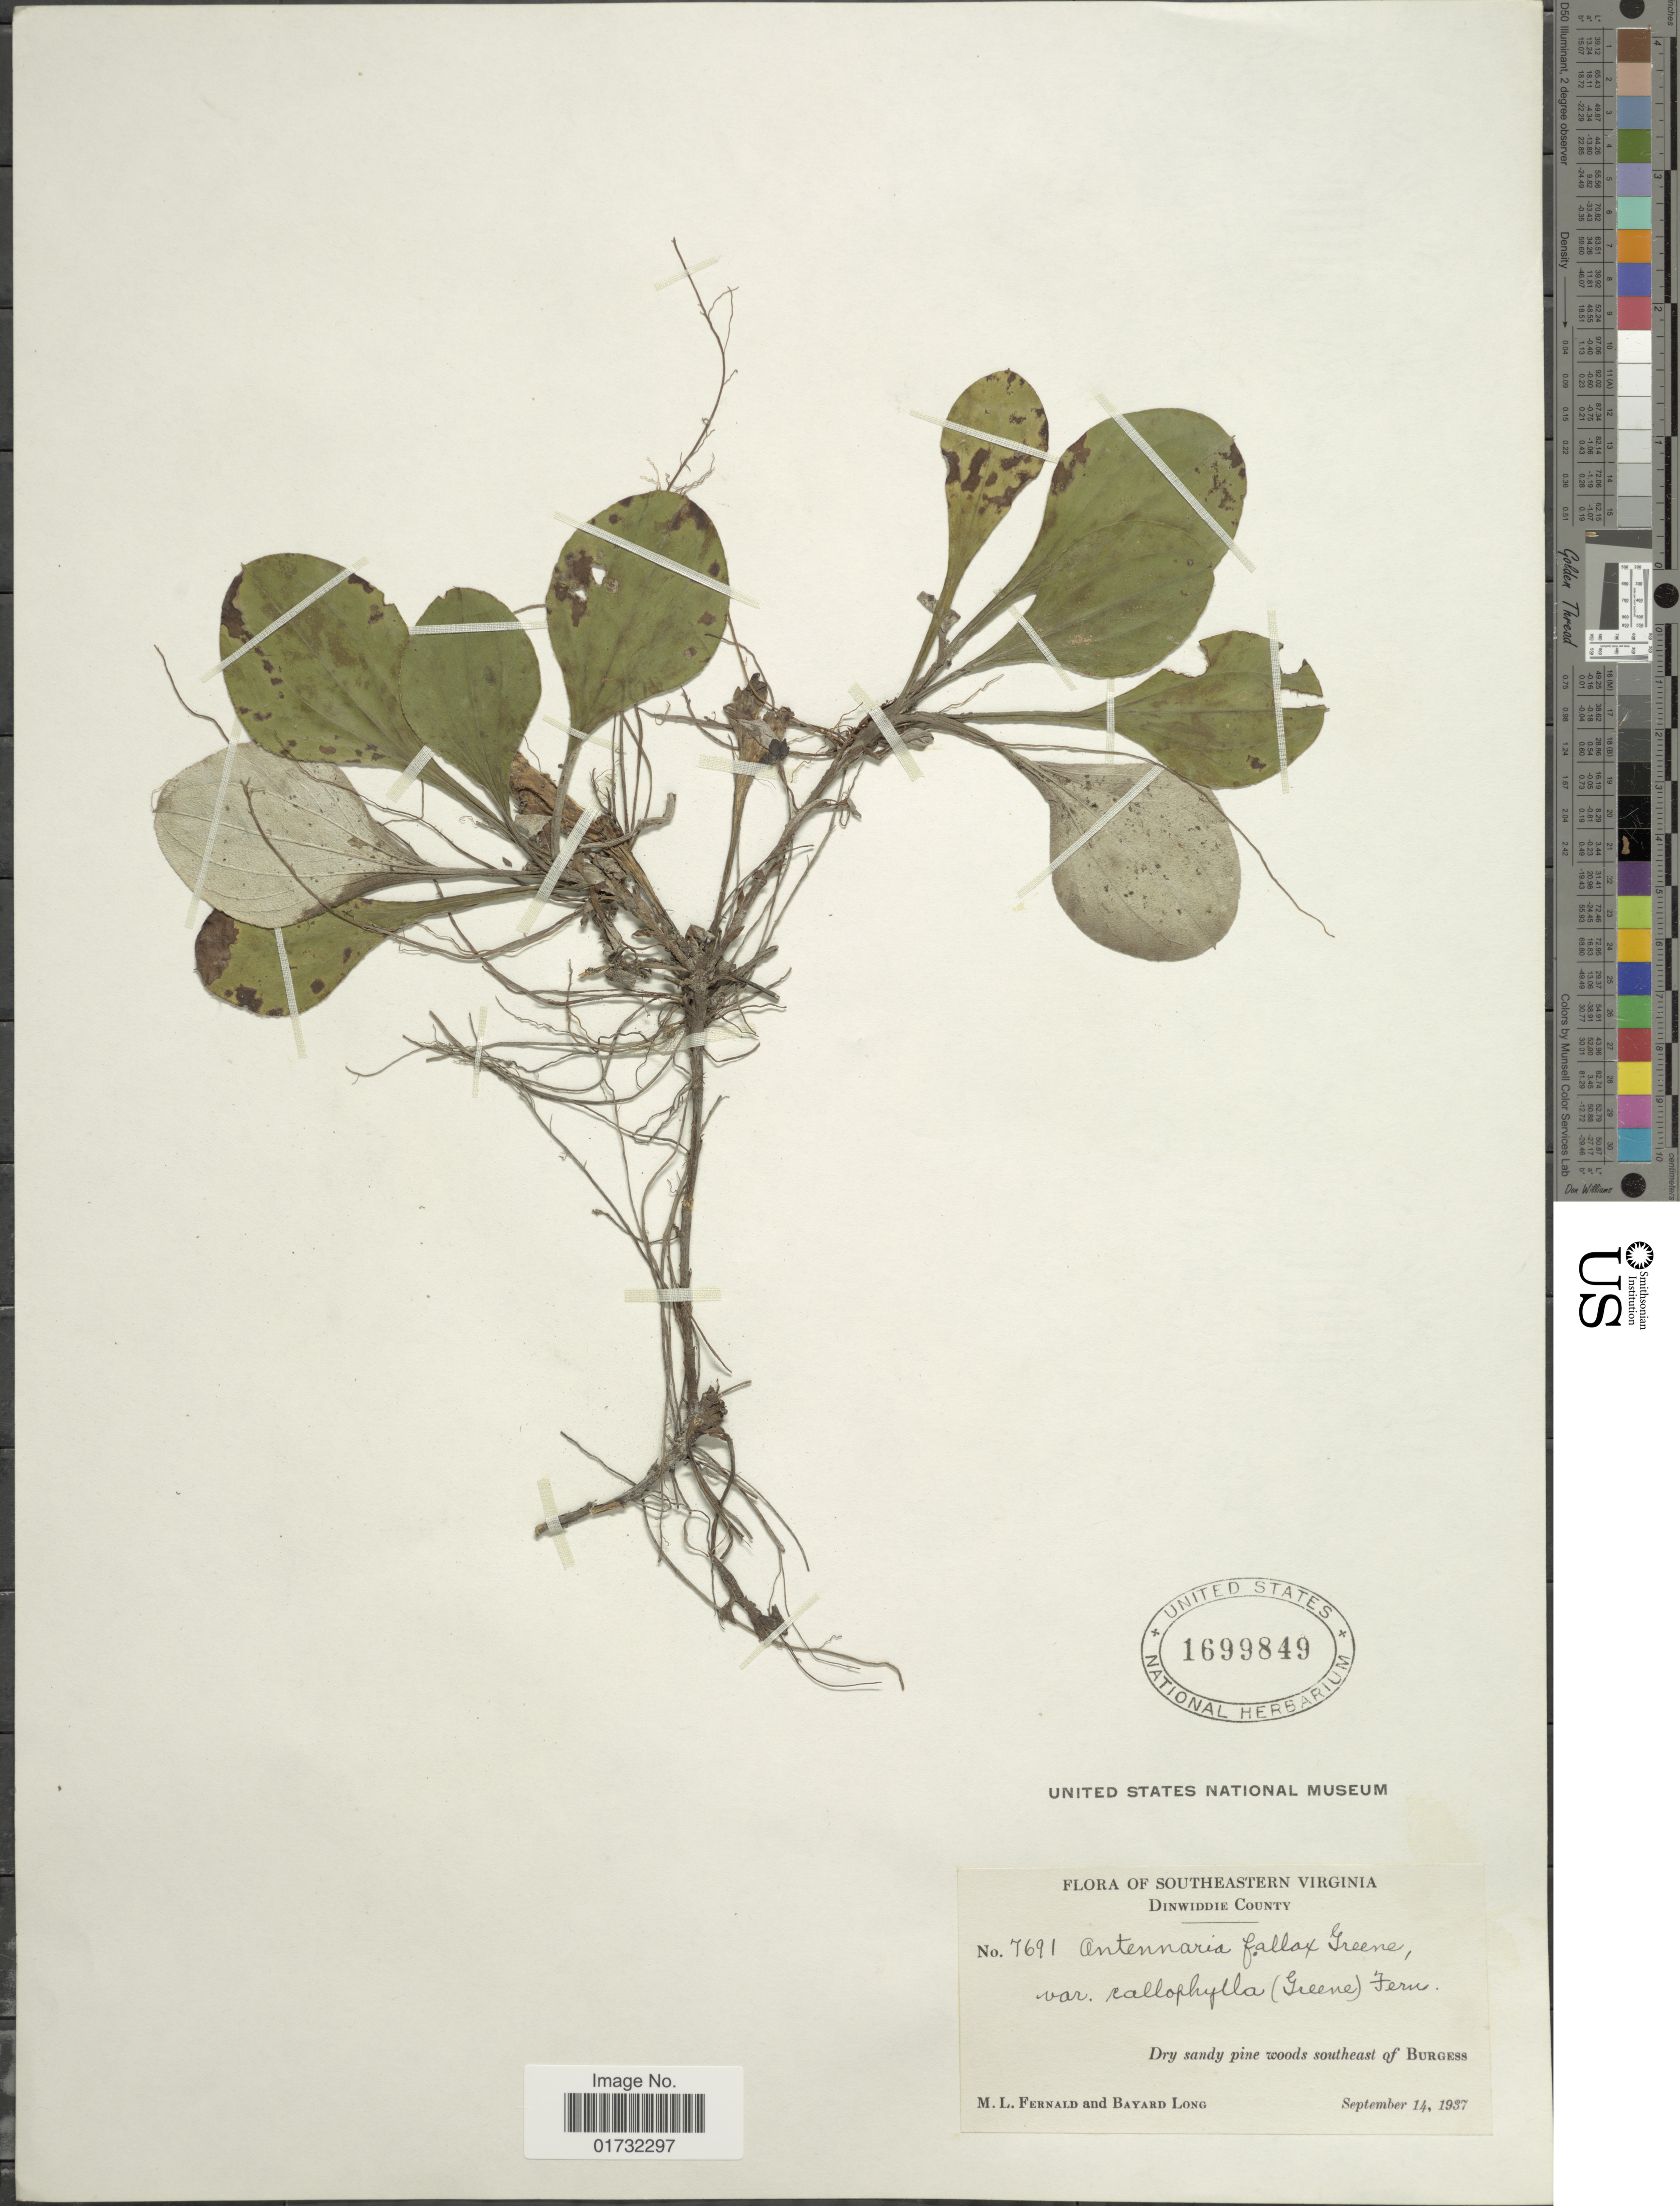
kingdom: Plantae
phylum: Tracheophyta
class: Magnoliopsida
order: Asterales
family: Asteraceae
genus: Antennaria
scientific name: Antennaria parlinii subsp. fallax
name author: (Greene) R.J. Bayer & Stebbins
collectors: M. L. Fernald & B. Long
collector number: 7691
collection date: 1937-09-14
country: United States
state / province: Virginia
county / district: Dinwiddie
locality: Southeastern Virginia. Dinwiddie County. southeast of Burgess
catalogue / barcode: US 1699849